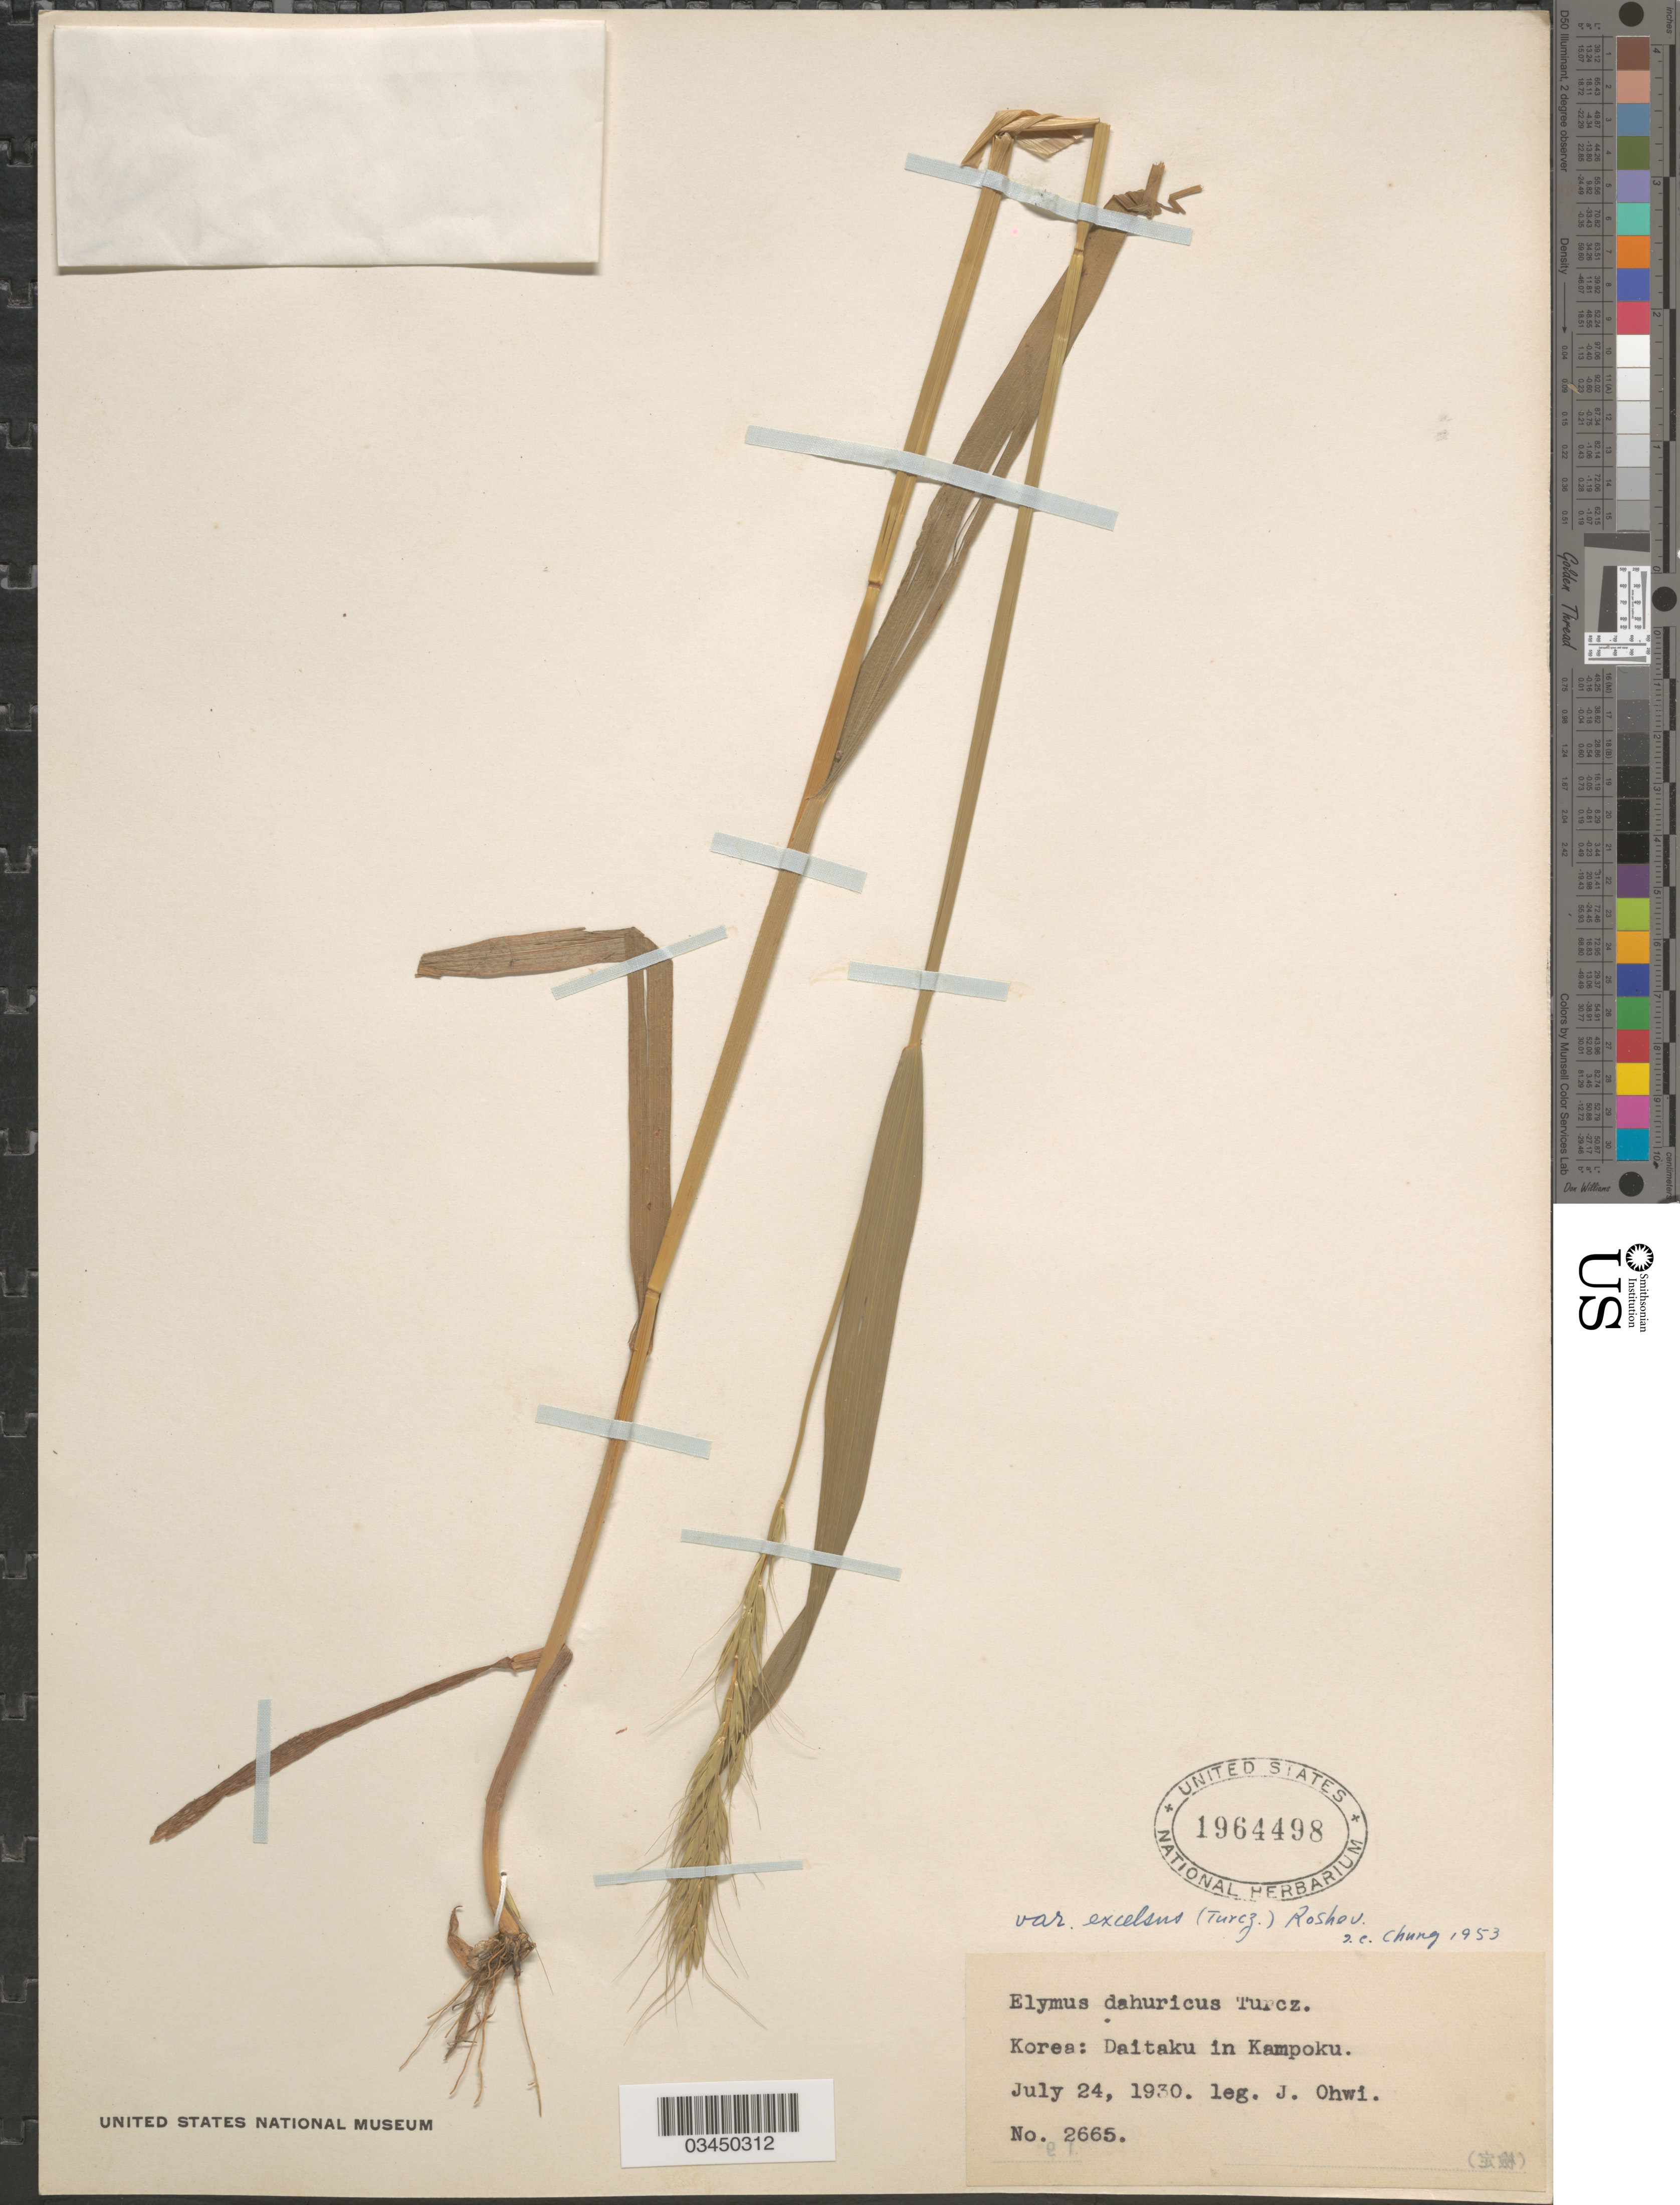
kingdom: Plantae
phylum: Tracheophyta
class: Liliopsida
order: Poales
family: Poaceae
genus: Elymus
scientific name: Elymus dahuricus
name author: Turcz. ex Griseb.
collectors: J. Ohwi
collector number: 2665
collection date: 1930-07-24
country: North Korea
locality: Daitaku in Kampoku.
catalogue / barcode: US 1964498